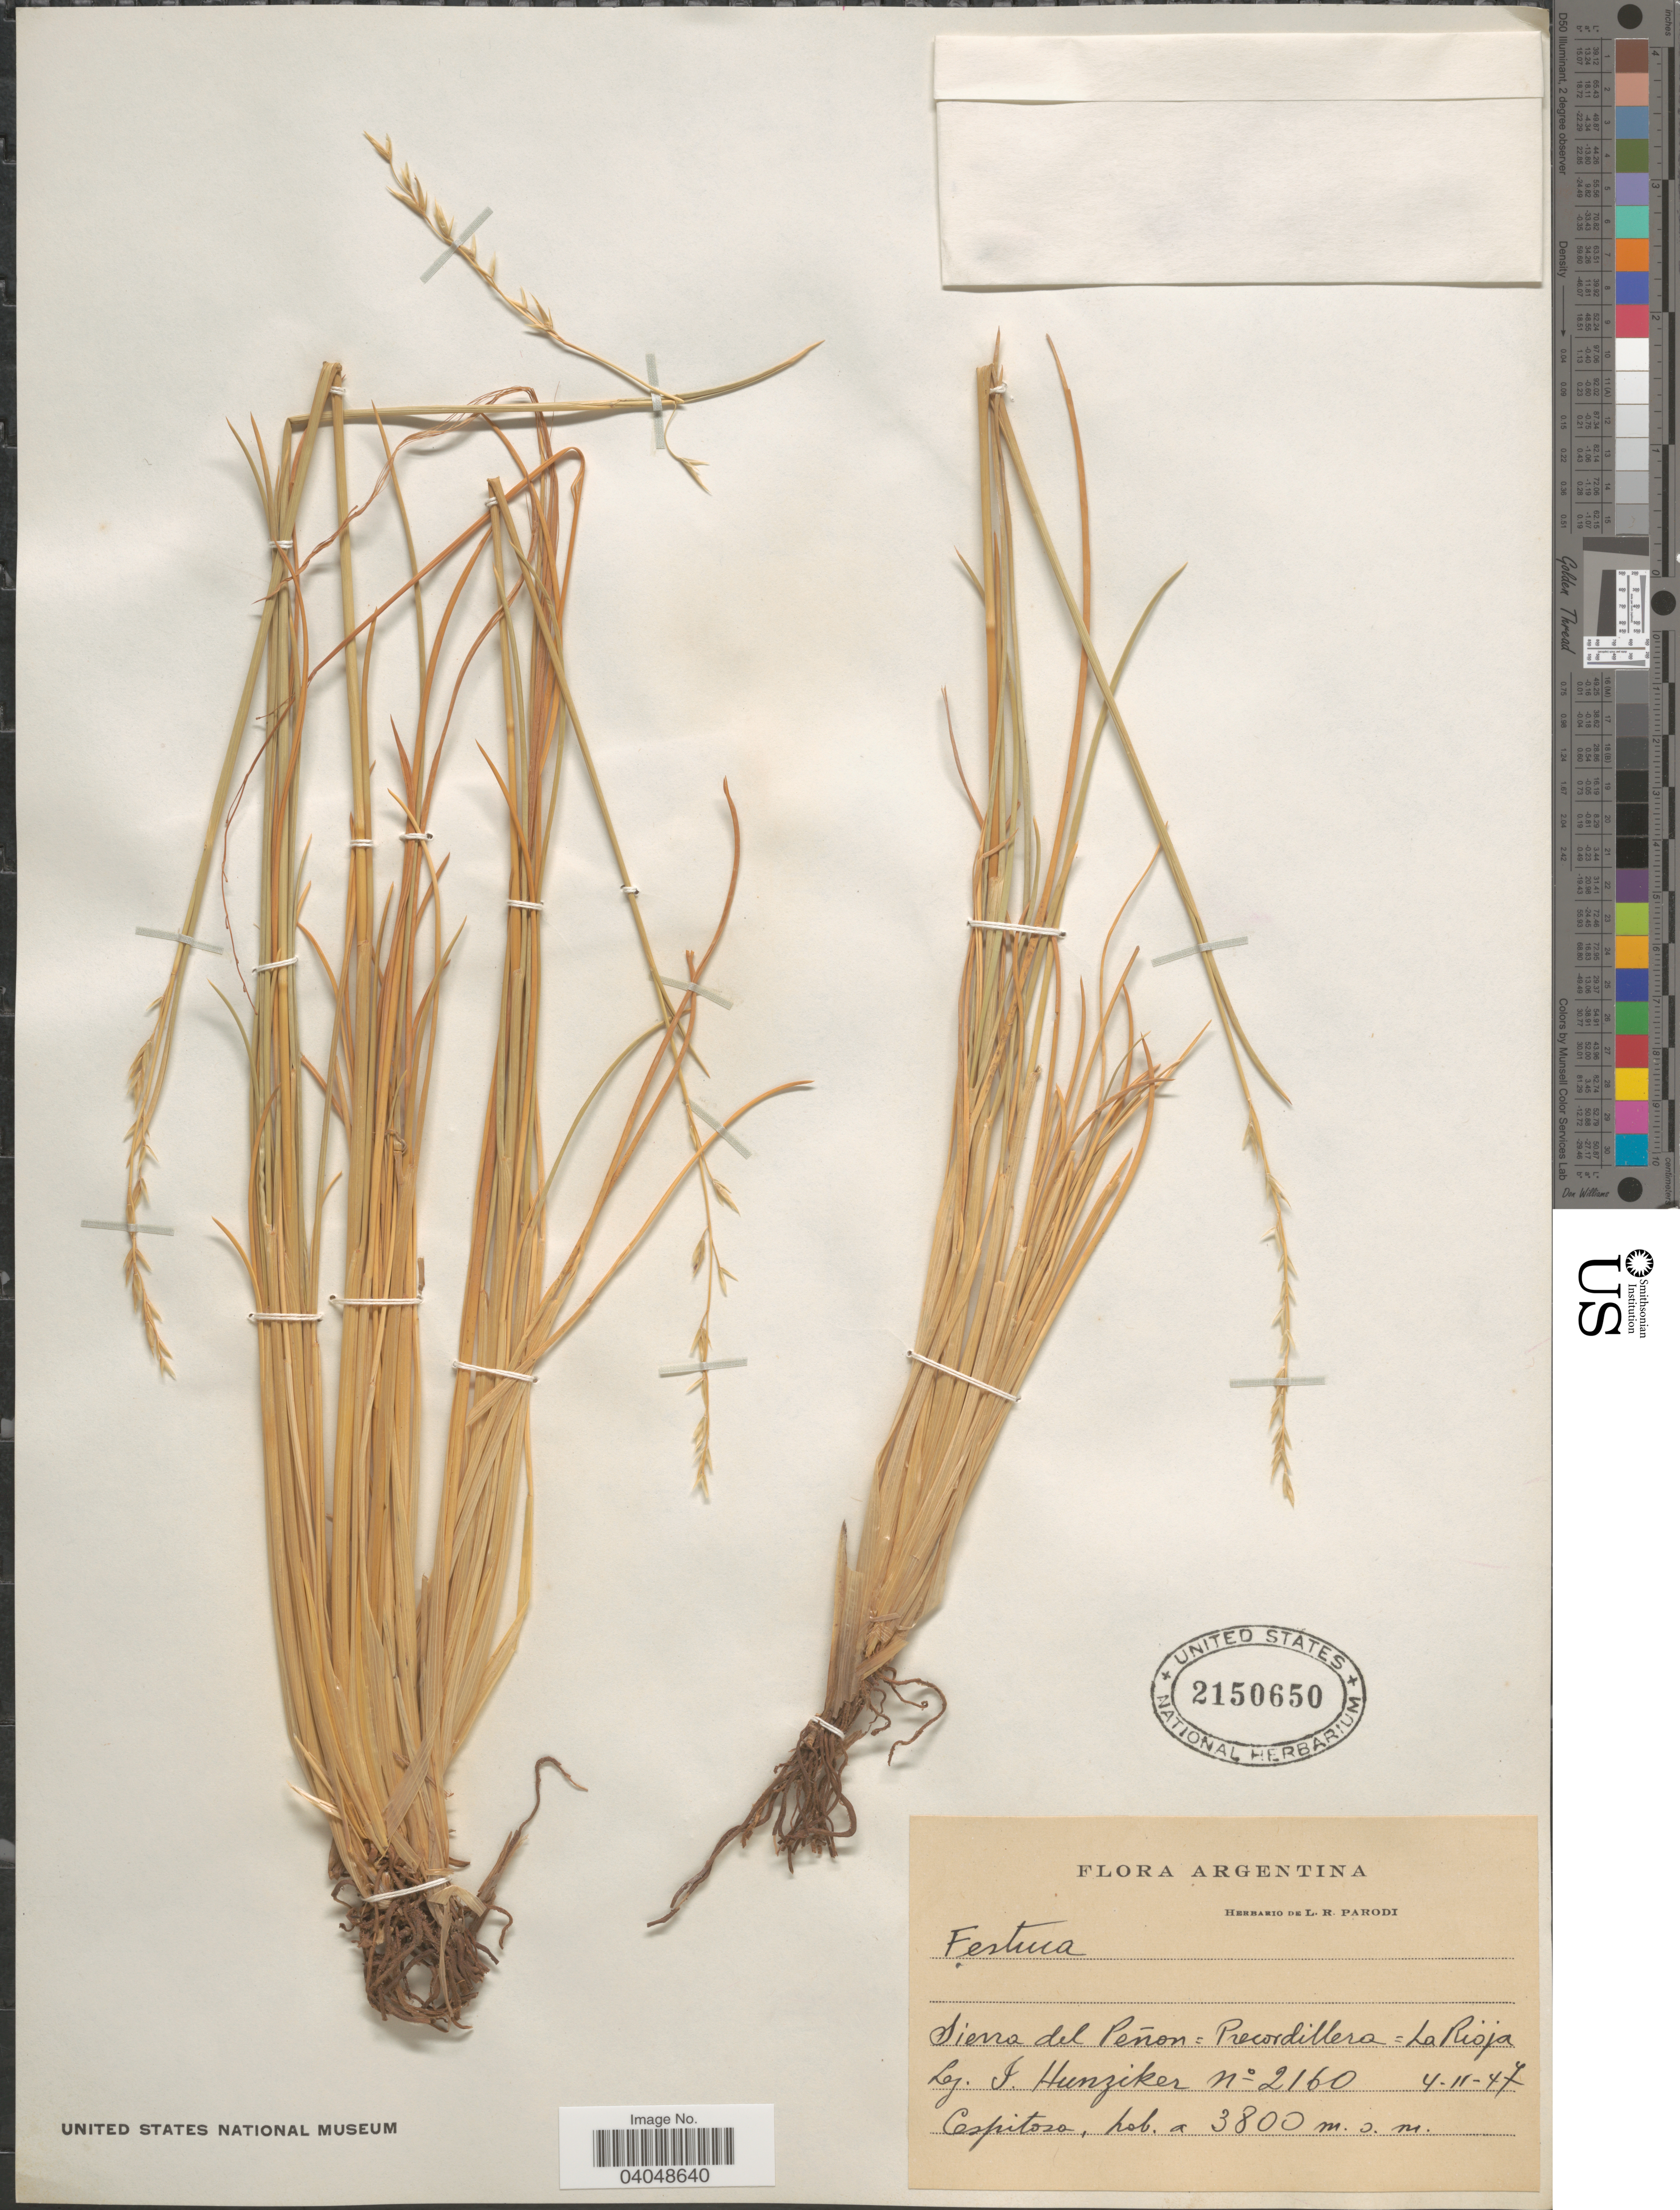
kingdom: Plantae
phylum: Tracheophyta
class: Liliopsida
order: Poales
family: Poaceae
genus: Festuca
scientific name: Festuca sp.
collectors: J. Hunziker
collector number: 2160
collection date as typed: Transcribed d/m/y: 4/11/47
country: Argentina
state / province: La Rioja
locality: Sierra del Peñon: Precordillera.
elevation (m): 3800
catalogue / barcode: US 2150650